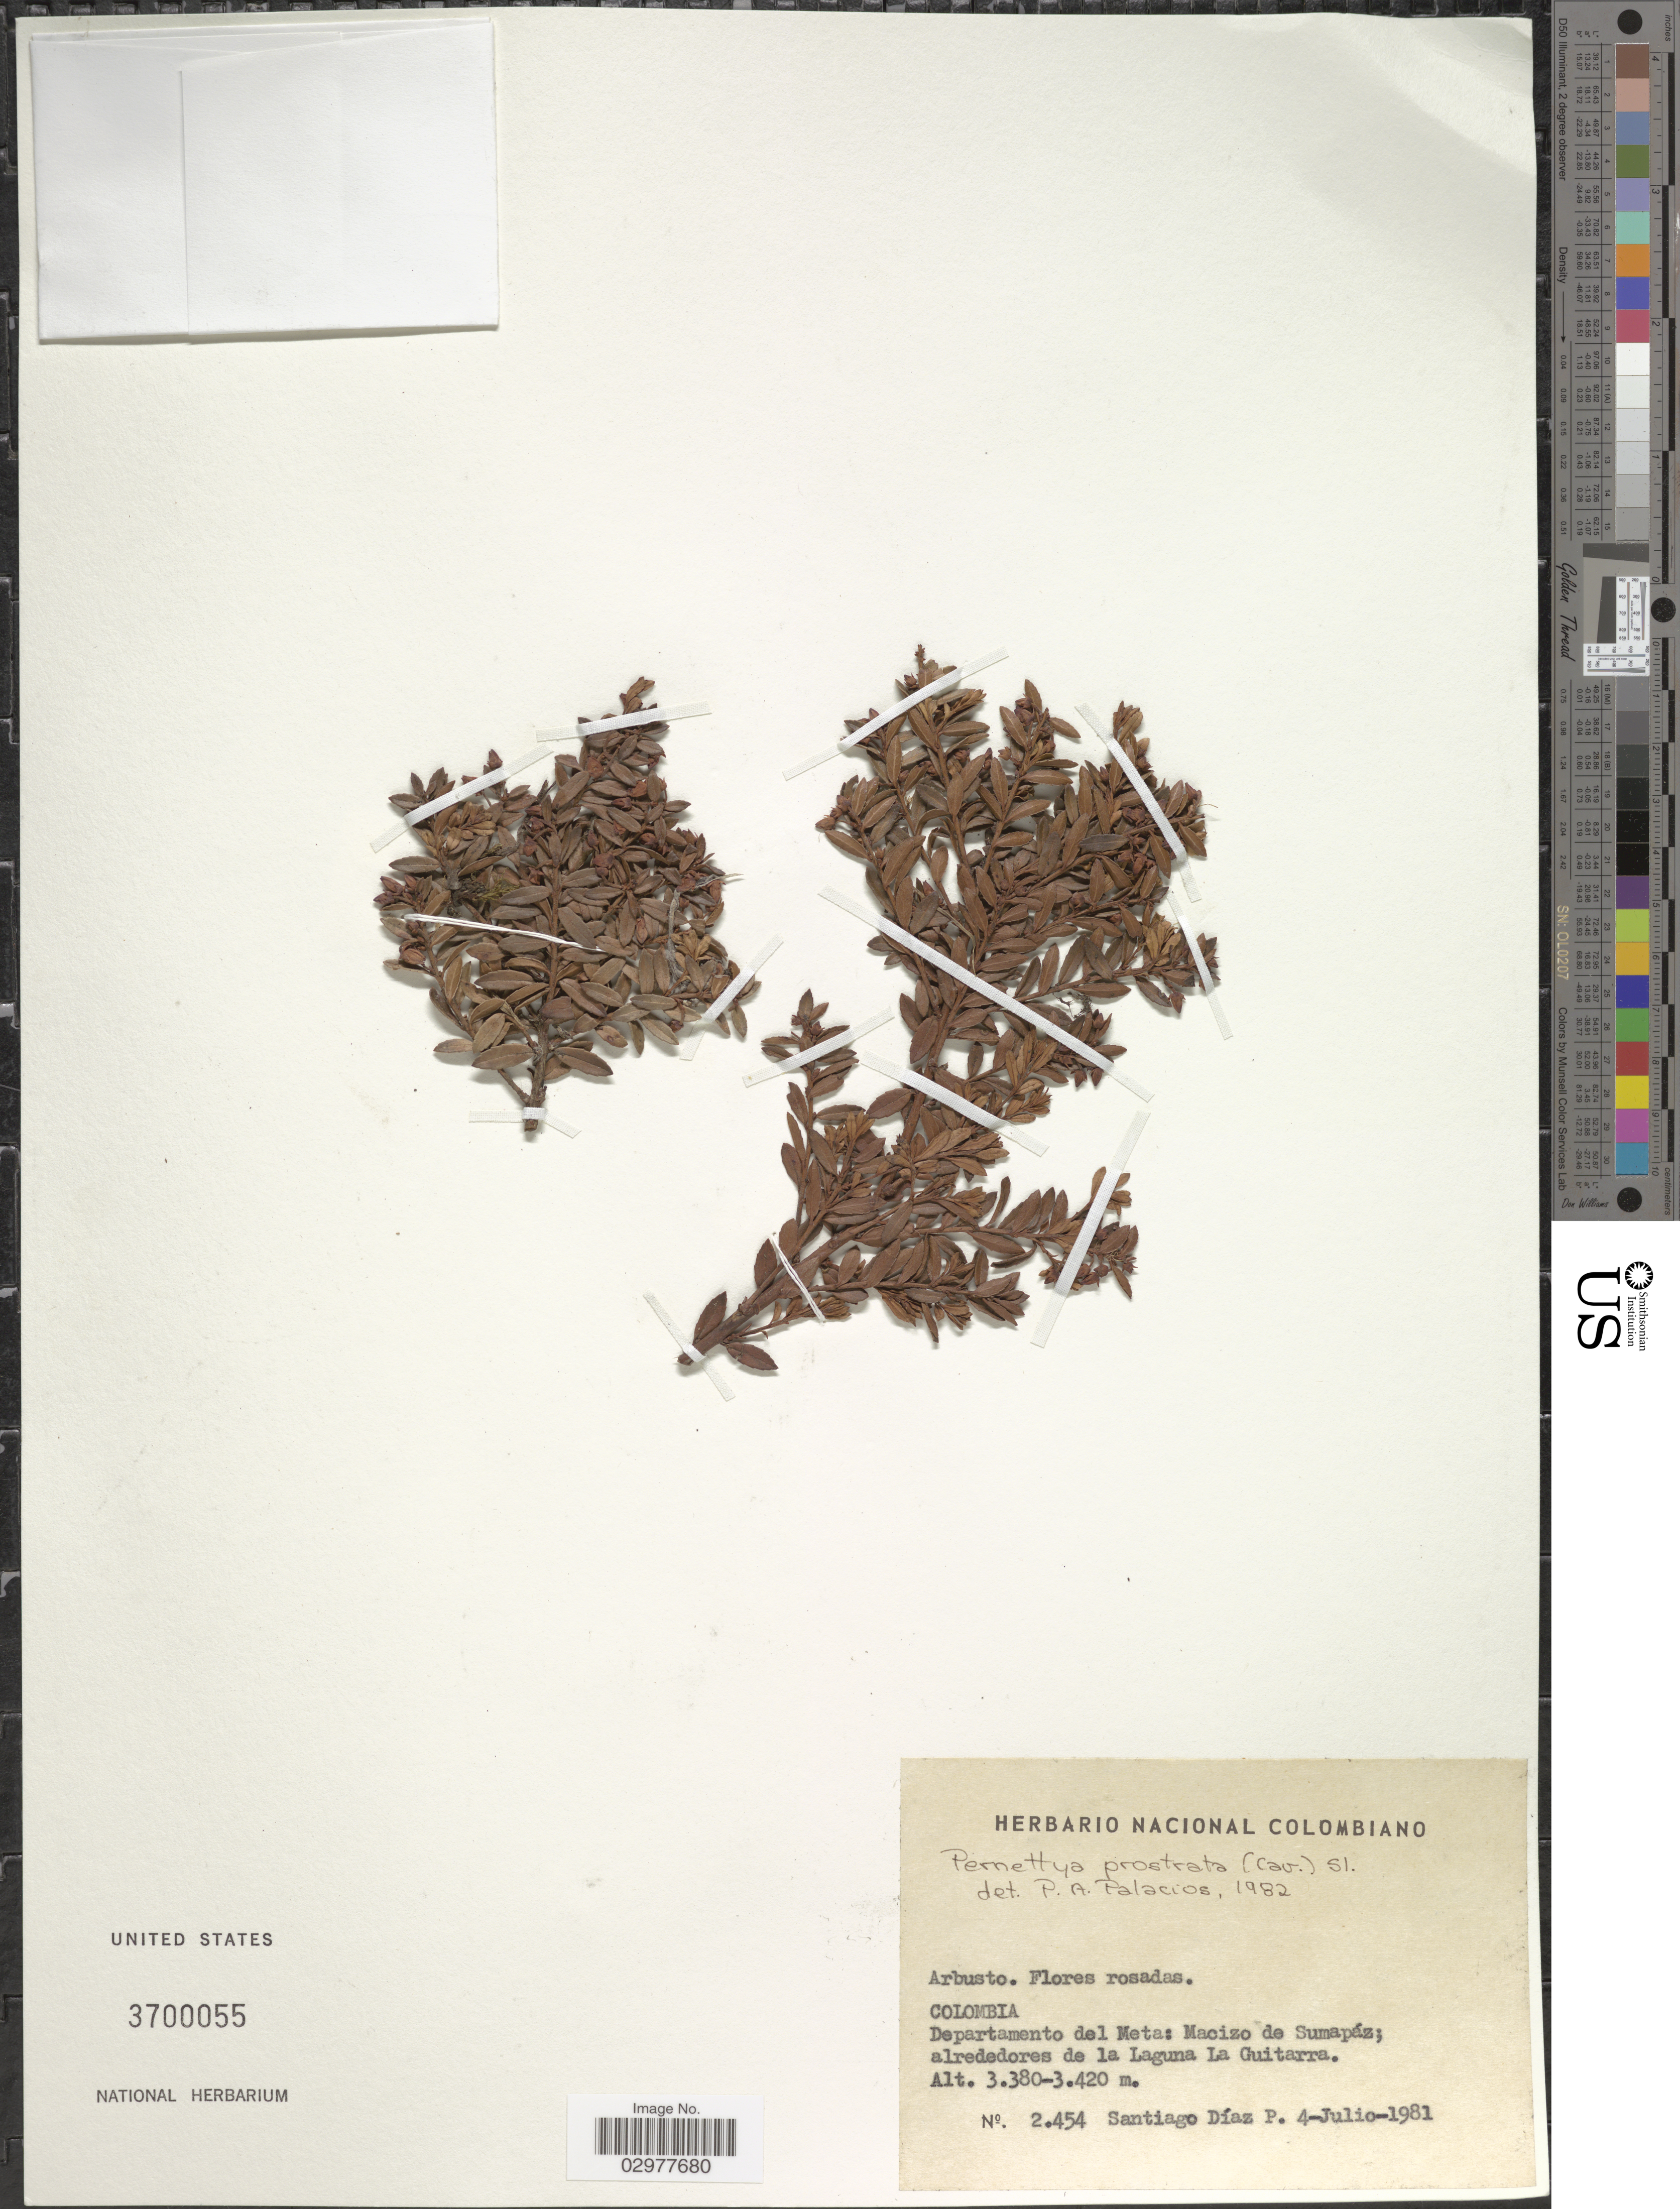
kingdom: Plantae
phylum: Tracheophyta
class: Magnoliopsida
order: Ericales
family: Ericaceae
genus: Pernettya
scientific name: Pernettya prostrata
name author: (Cav.) DC.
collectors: S. Diaz P.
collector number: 2454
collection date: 1981-07-04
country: Colombia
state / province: Meta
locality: Departamento del Meta: Macizo de Sumapáz; alrededores de la Laguna La Guitarra.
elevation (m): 3380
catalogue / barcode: US 3700055